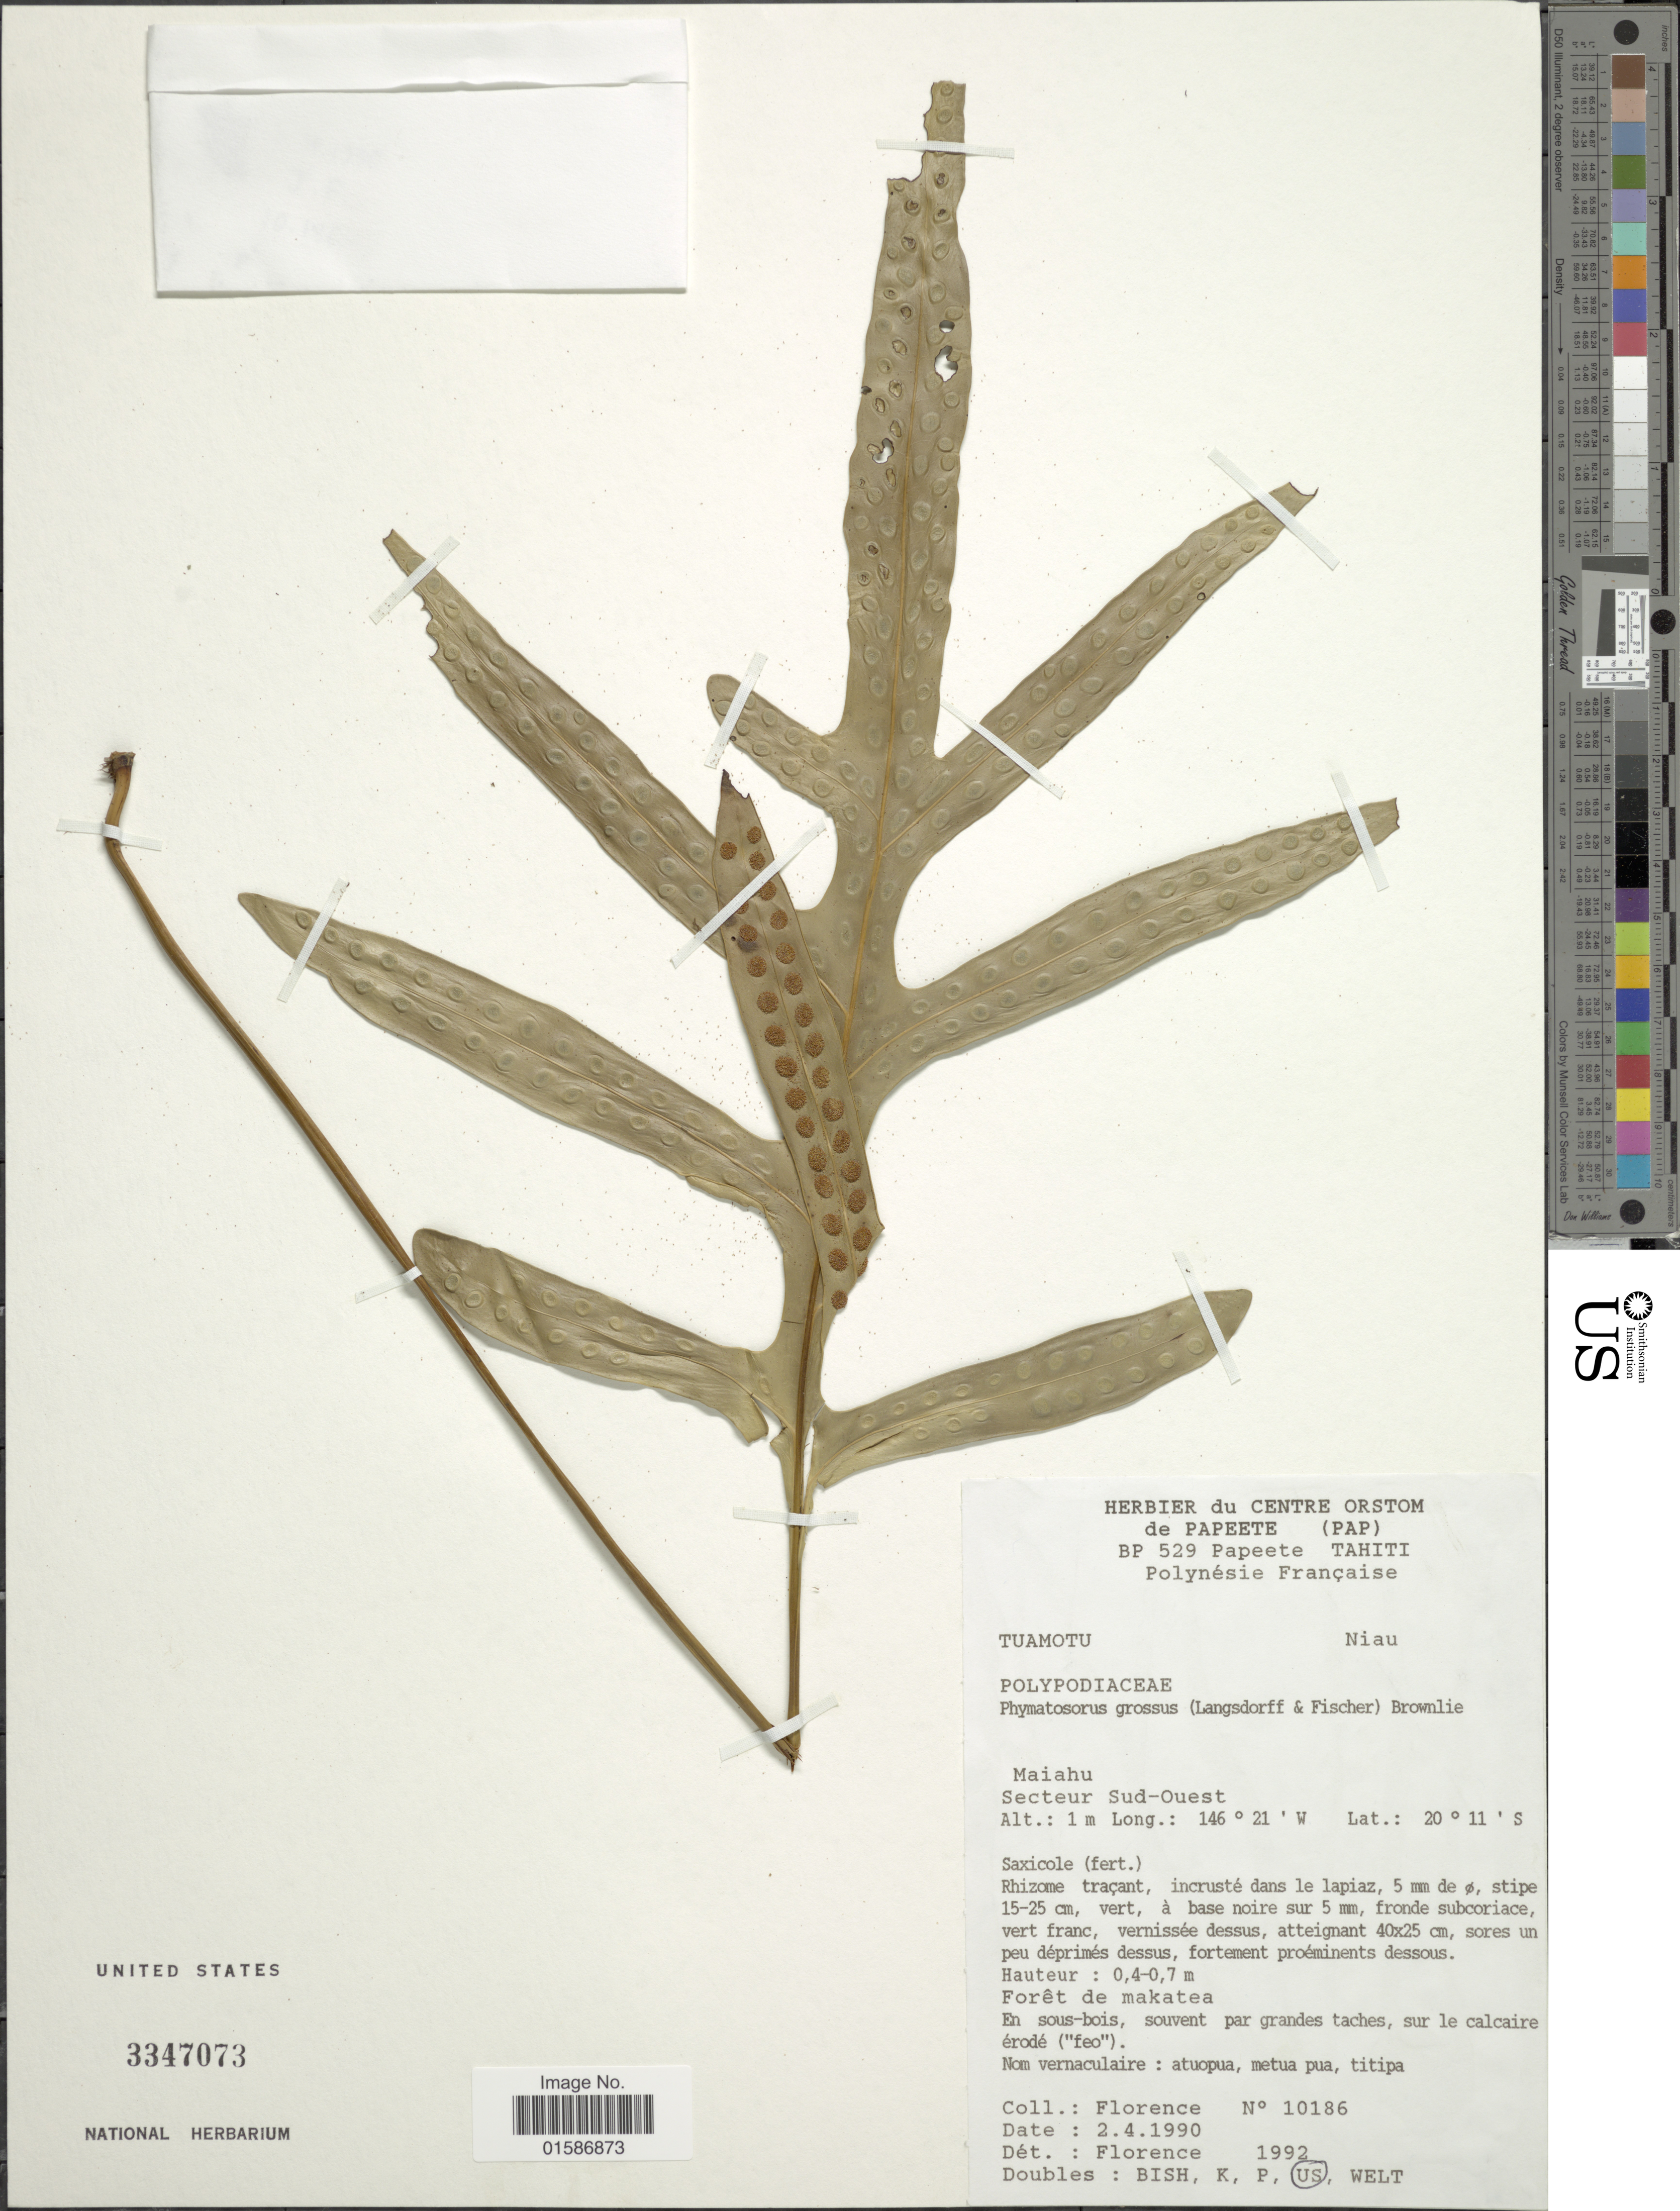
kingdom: Plantae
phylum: Tracheophyta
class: Polypodiopsida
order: Polypodiales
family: Polypodiaceae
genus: Microsorum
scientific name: Microsorum grossum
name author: (Langsd. & Fisch.) S.B. Andrews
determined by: Wagner, W. L., (BOT), Smithsonian Institution - National Museum of Natural History (UNITED STATES)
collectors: -. Florence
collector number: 10186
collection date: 1990-04-02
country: French Polynesia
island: Niau Atoll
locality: Tuamotu, Niau, Maiahu, Secteur Sud-Oust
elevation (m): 1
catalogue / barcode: US 3347073